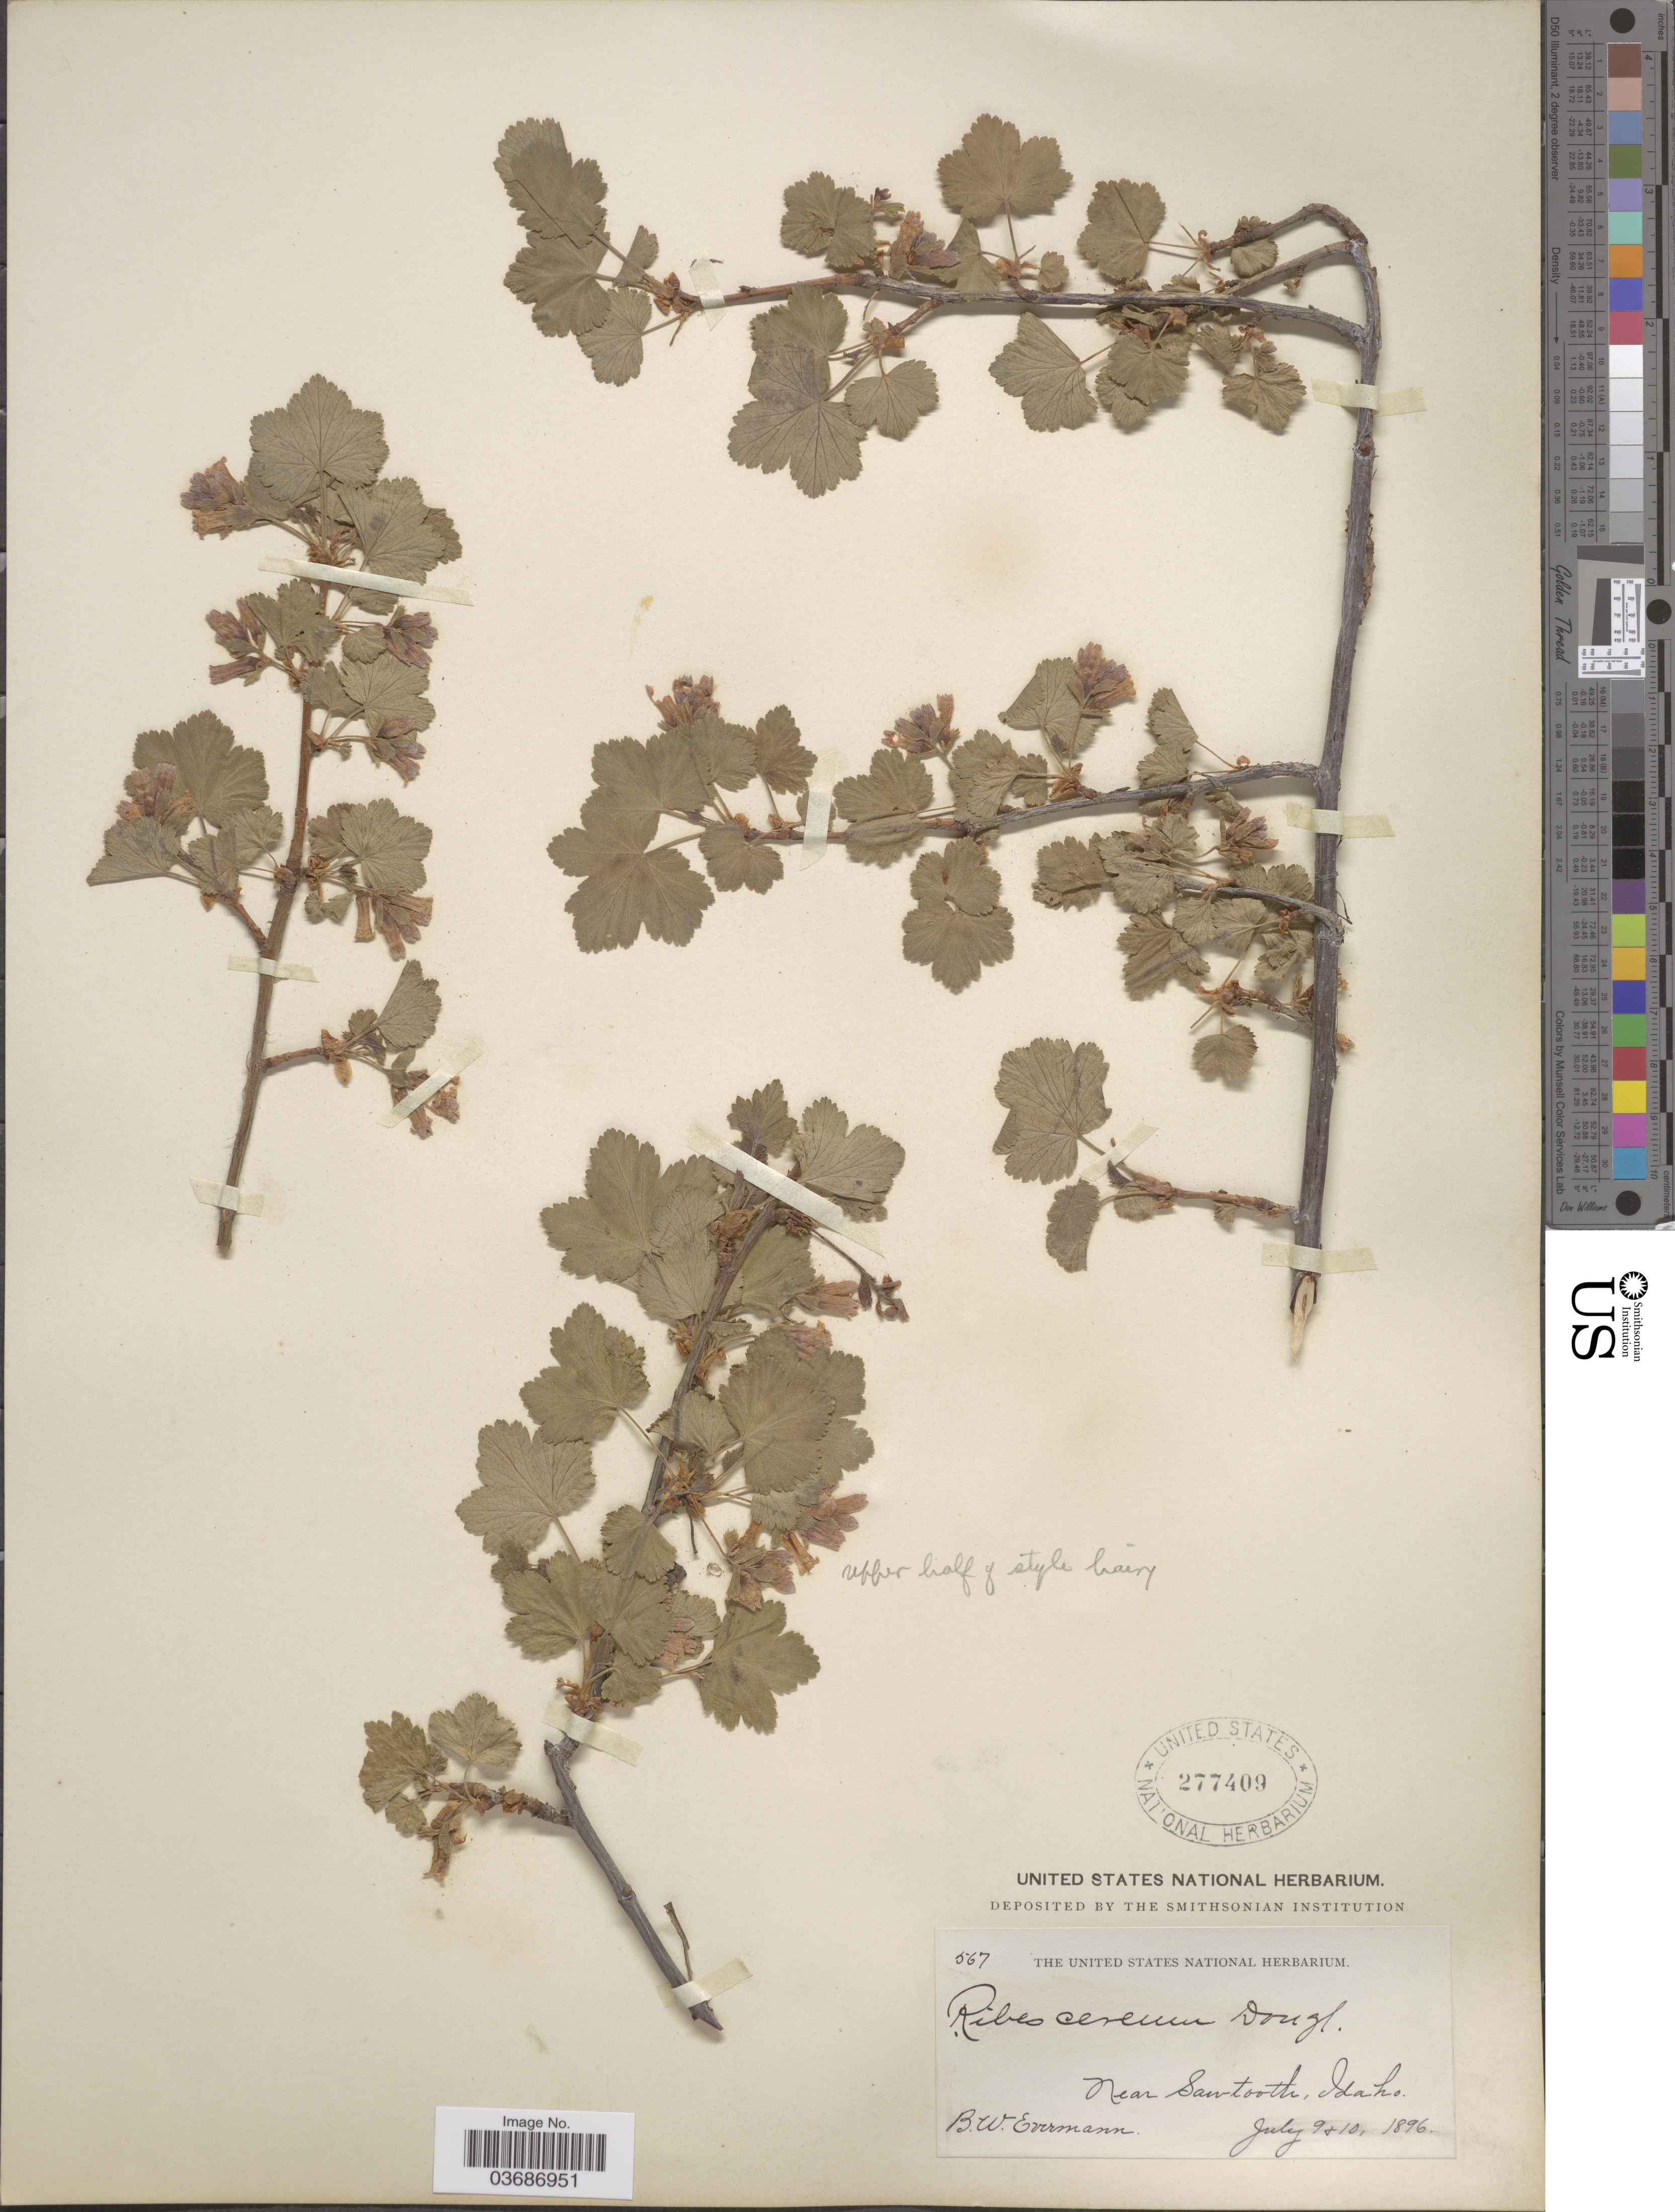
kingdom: Plantae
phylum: Tracheophyta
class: Magnoliopsida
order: Saxifragales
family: Grossulariaceae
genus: Ribes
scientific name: Ribes cereum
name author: Douglas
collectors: B. W. Evermann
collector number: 567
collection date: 1896-07-09/1896-07-10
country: United States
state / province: Idaho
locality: Near Sawtooth.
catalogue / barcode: US 277409